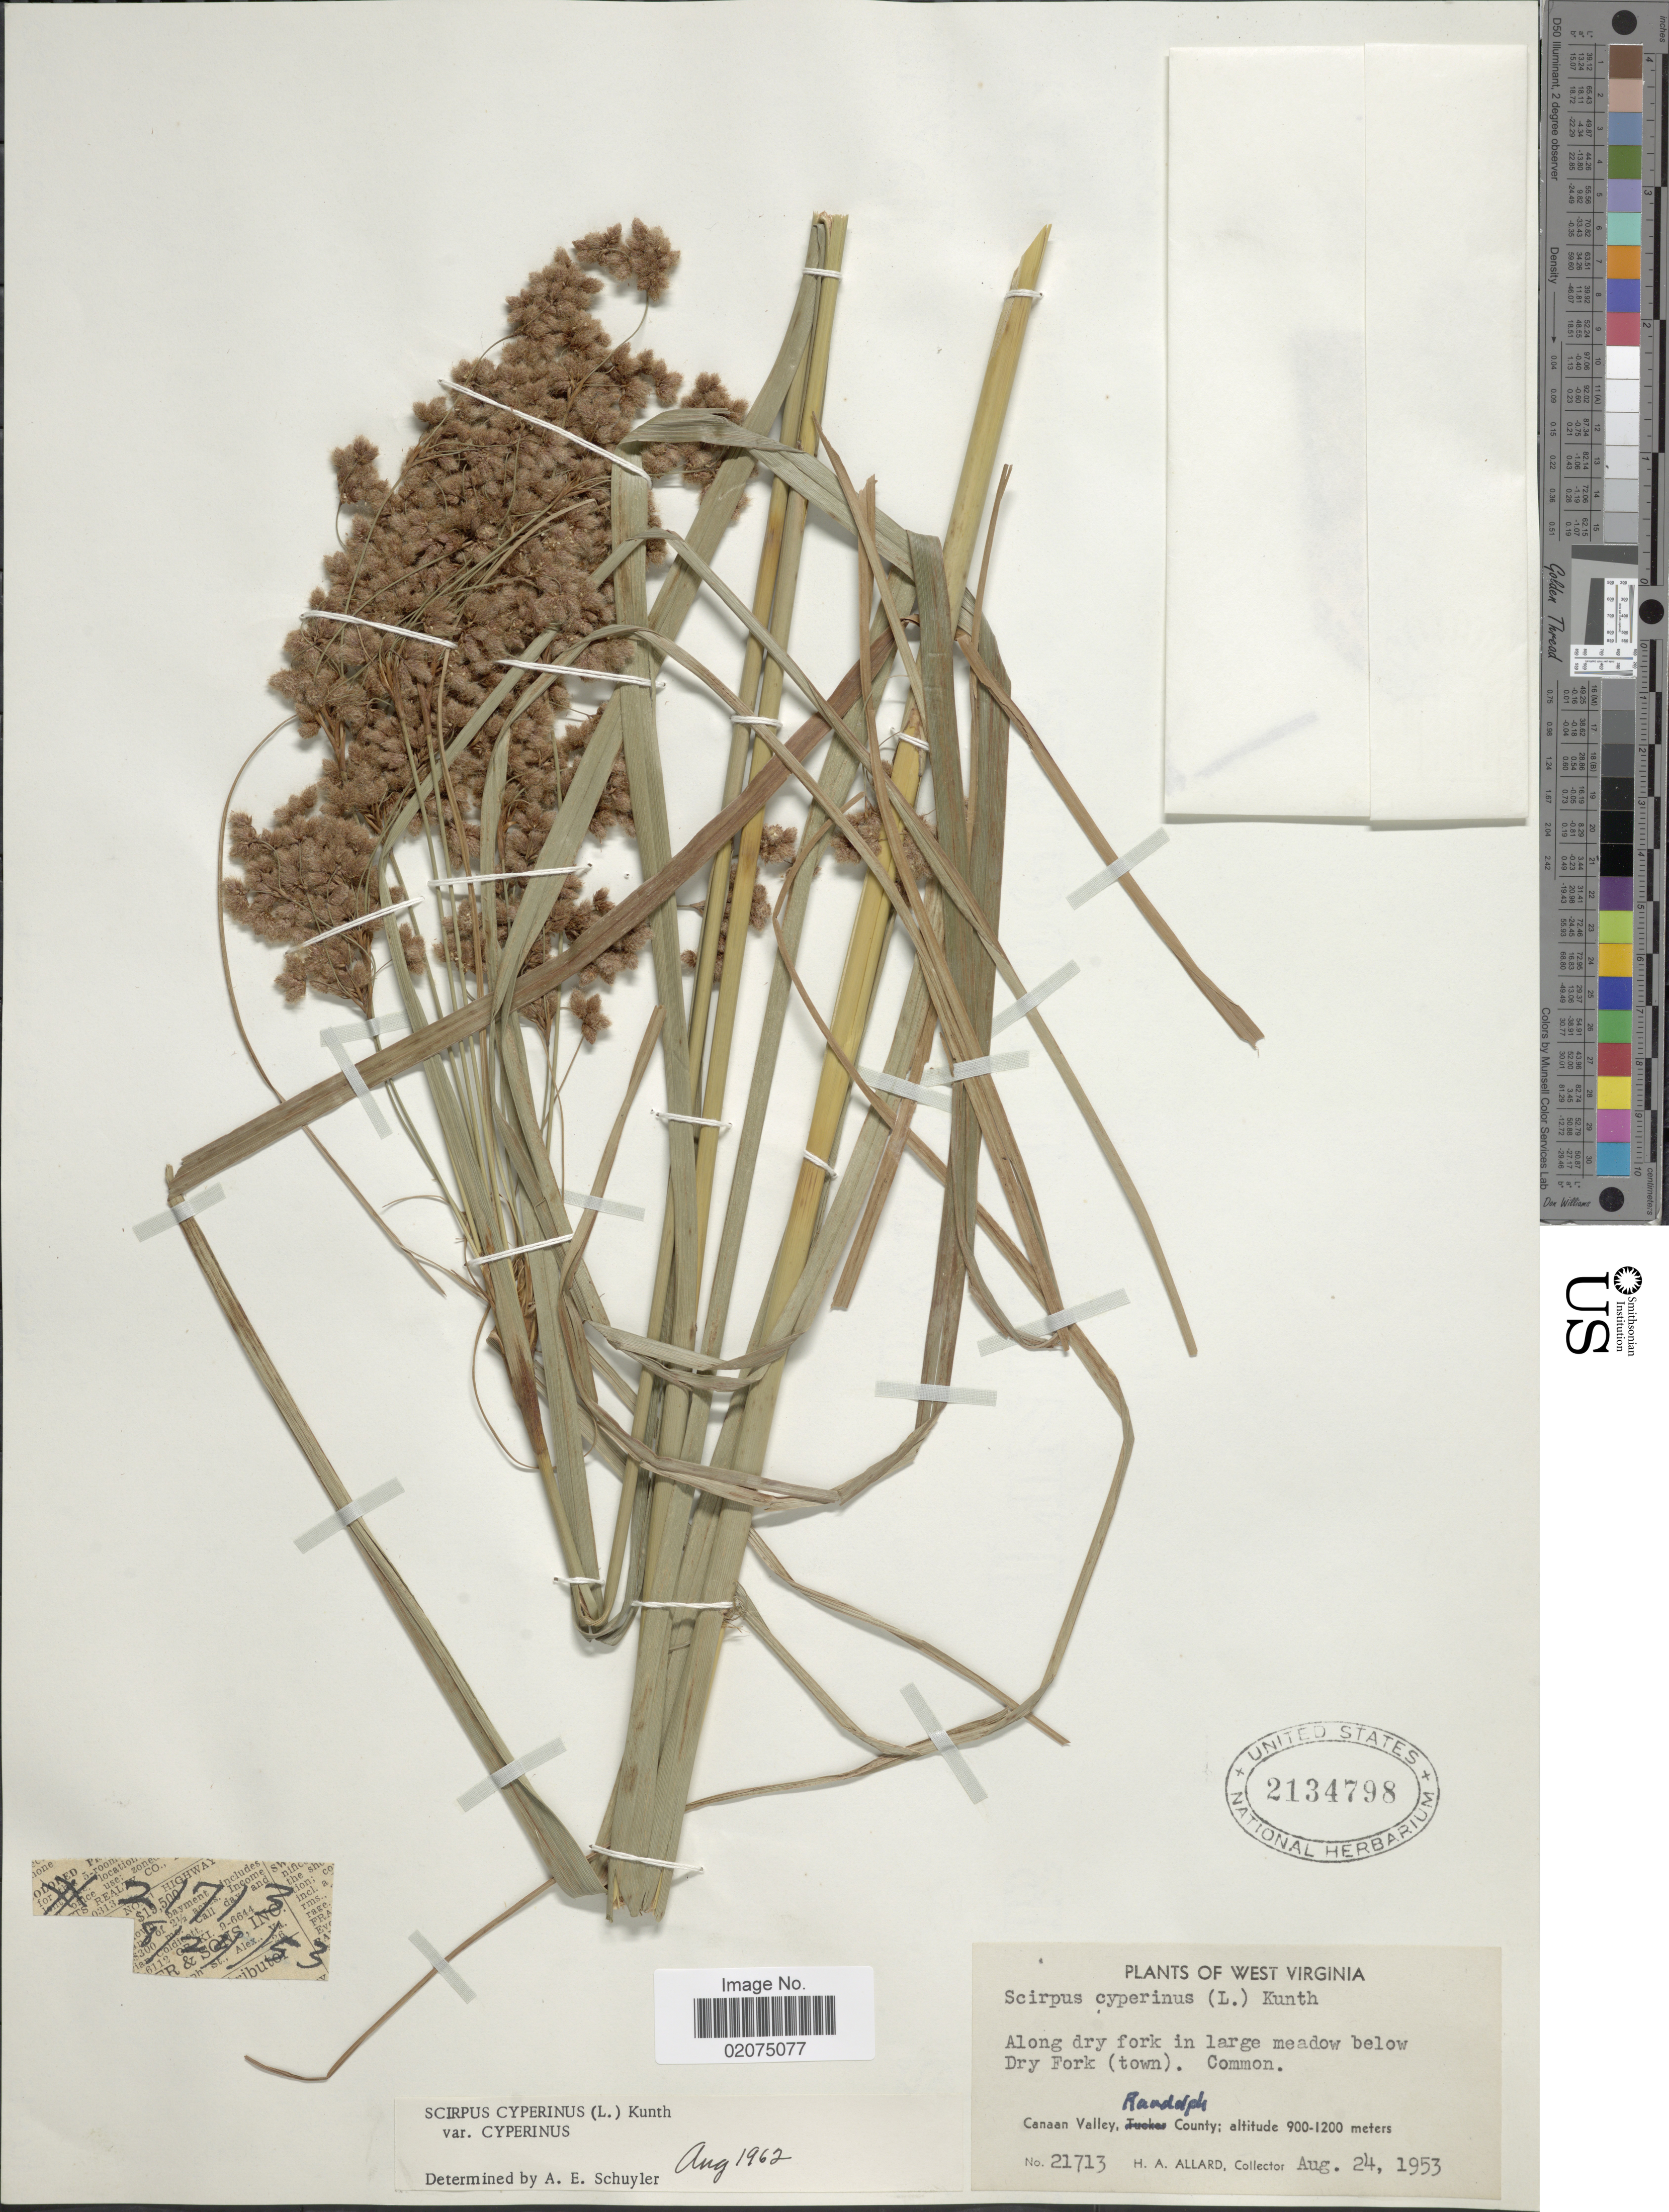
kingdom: Plantae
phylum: Tracheophyta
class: Liliopsida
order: Poales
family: Cyperaceae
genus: Scirpus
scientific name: Scirpus cyperinus (L.) Kunth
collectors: H. A. Allard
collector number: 21713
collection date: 1953-08-24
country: United States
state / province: West Virginia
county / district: Randolph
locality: Below Dry Fork (town), Canaan Valley, Randolph County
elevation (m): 900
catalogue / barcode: US 2134798